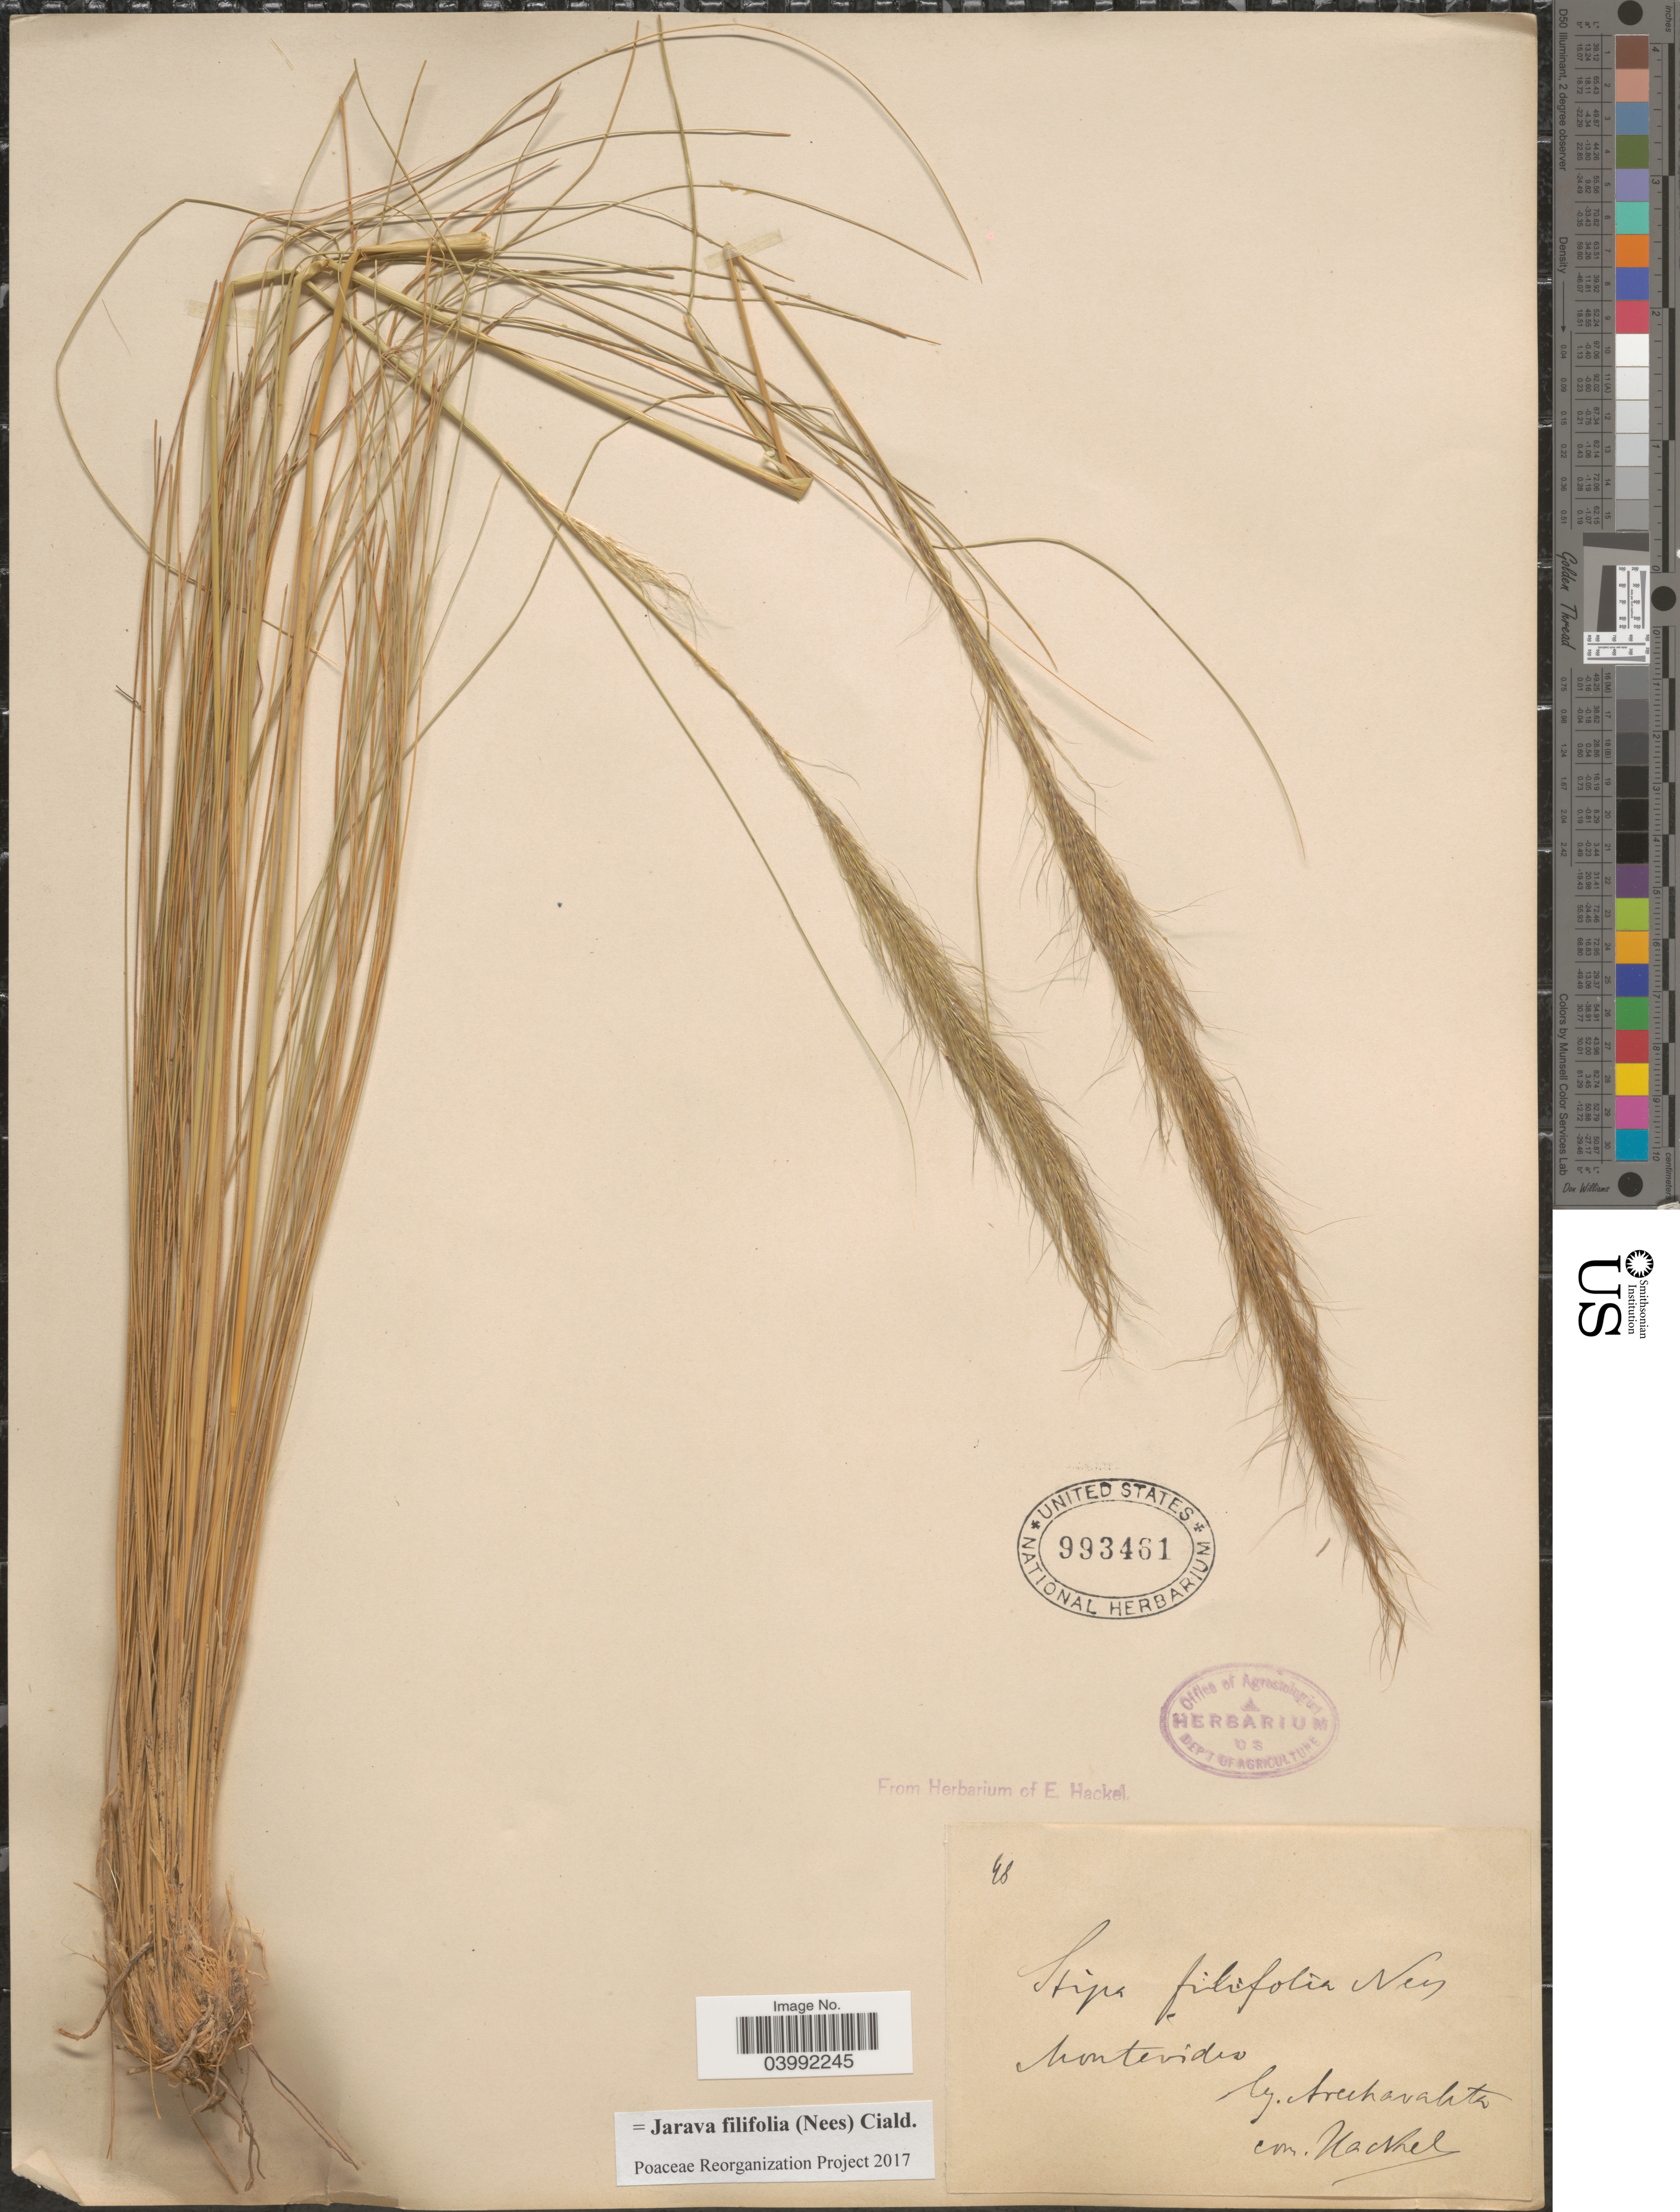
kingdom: Plantae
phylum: Tracheophyta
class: Liliopsida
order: Poales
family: Poaceae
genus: Jarava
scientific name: Jarava filifolia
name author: (Nees) Ciald.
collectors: Arechavaleta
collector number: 48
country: Uruguay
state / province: Montevideo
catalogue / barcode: US 993461